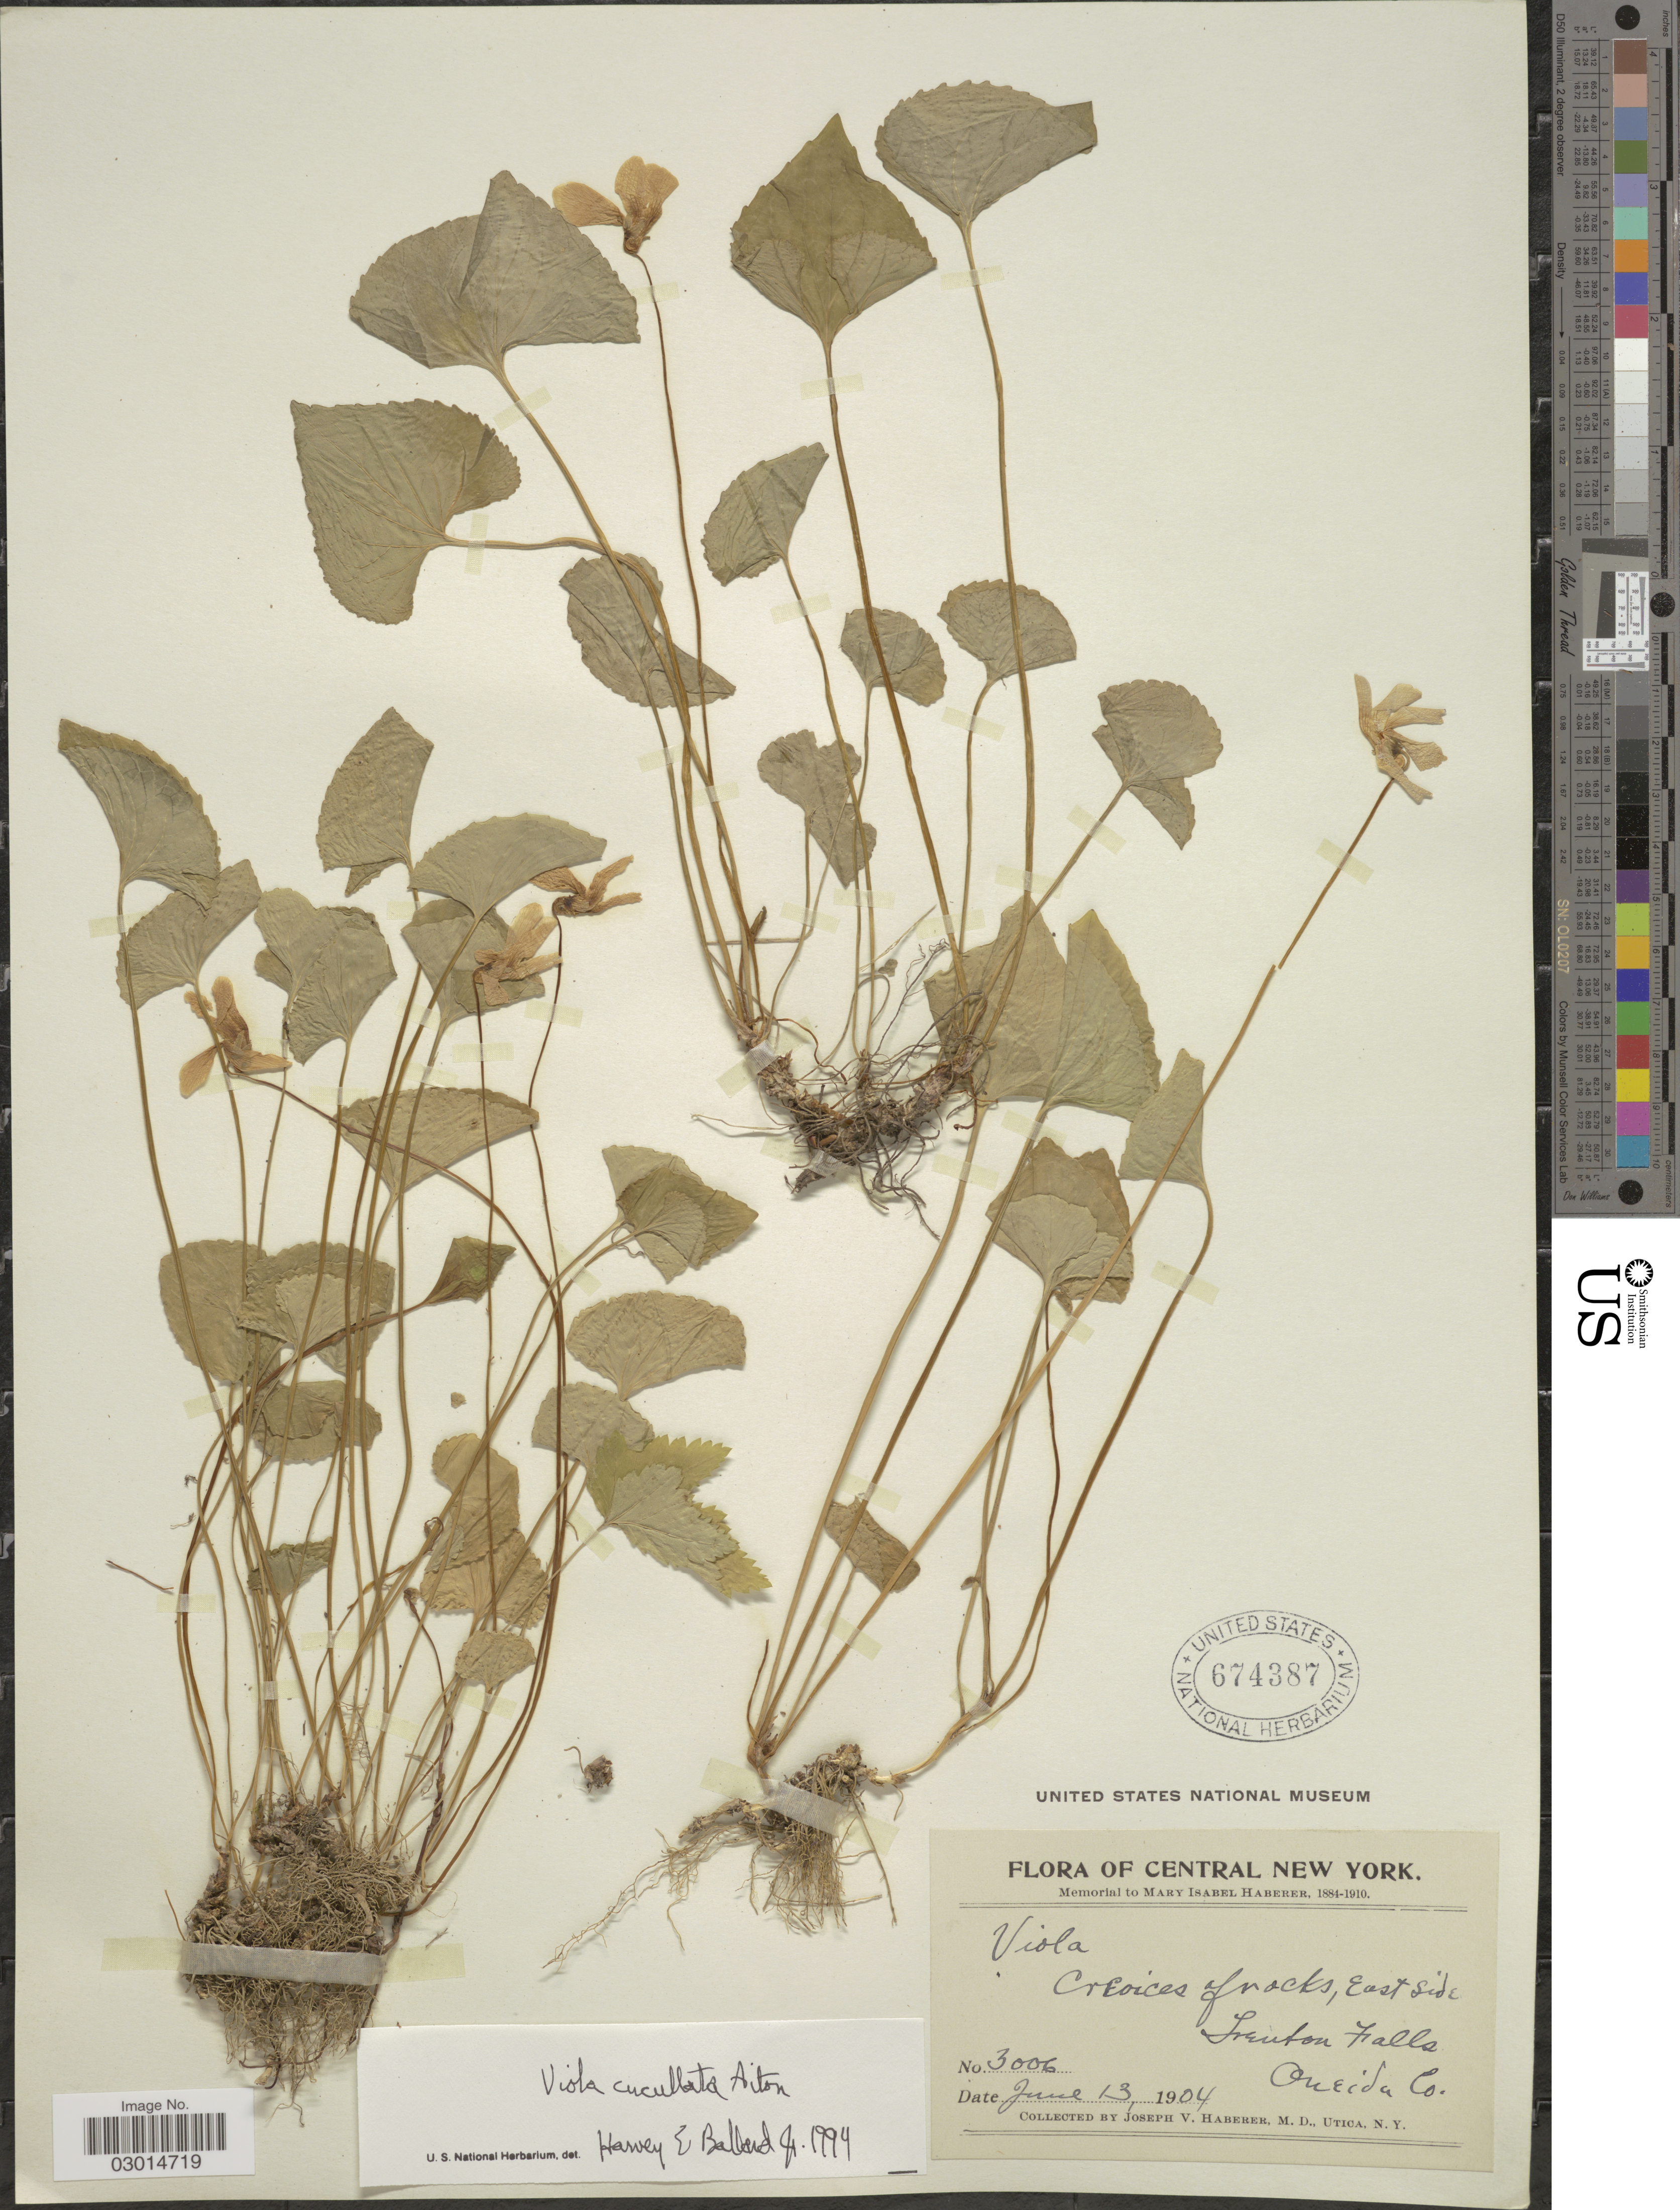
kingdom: Plantae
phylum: Tracheophyta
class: Magnoliopsida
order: Malpighiales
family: Violaceae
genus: Viola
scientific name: Viola cucullata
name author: Aiton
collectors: J. V. Haberer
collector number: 3006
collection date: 1904-06-13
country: United States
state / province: New York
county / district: Oneida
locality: Central New York. Trenton Falls, Oneida Co.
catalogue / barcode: US 674387